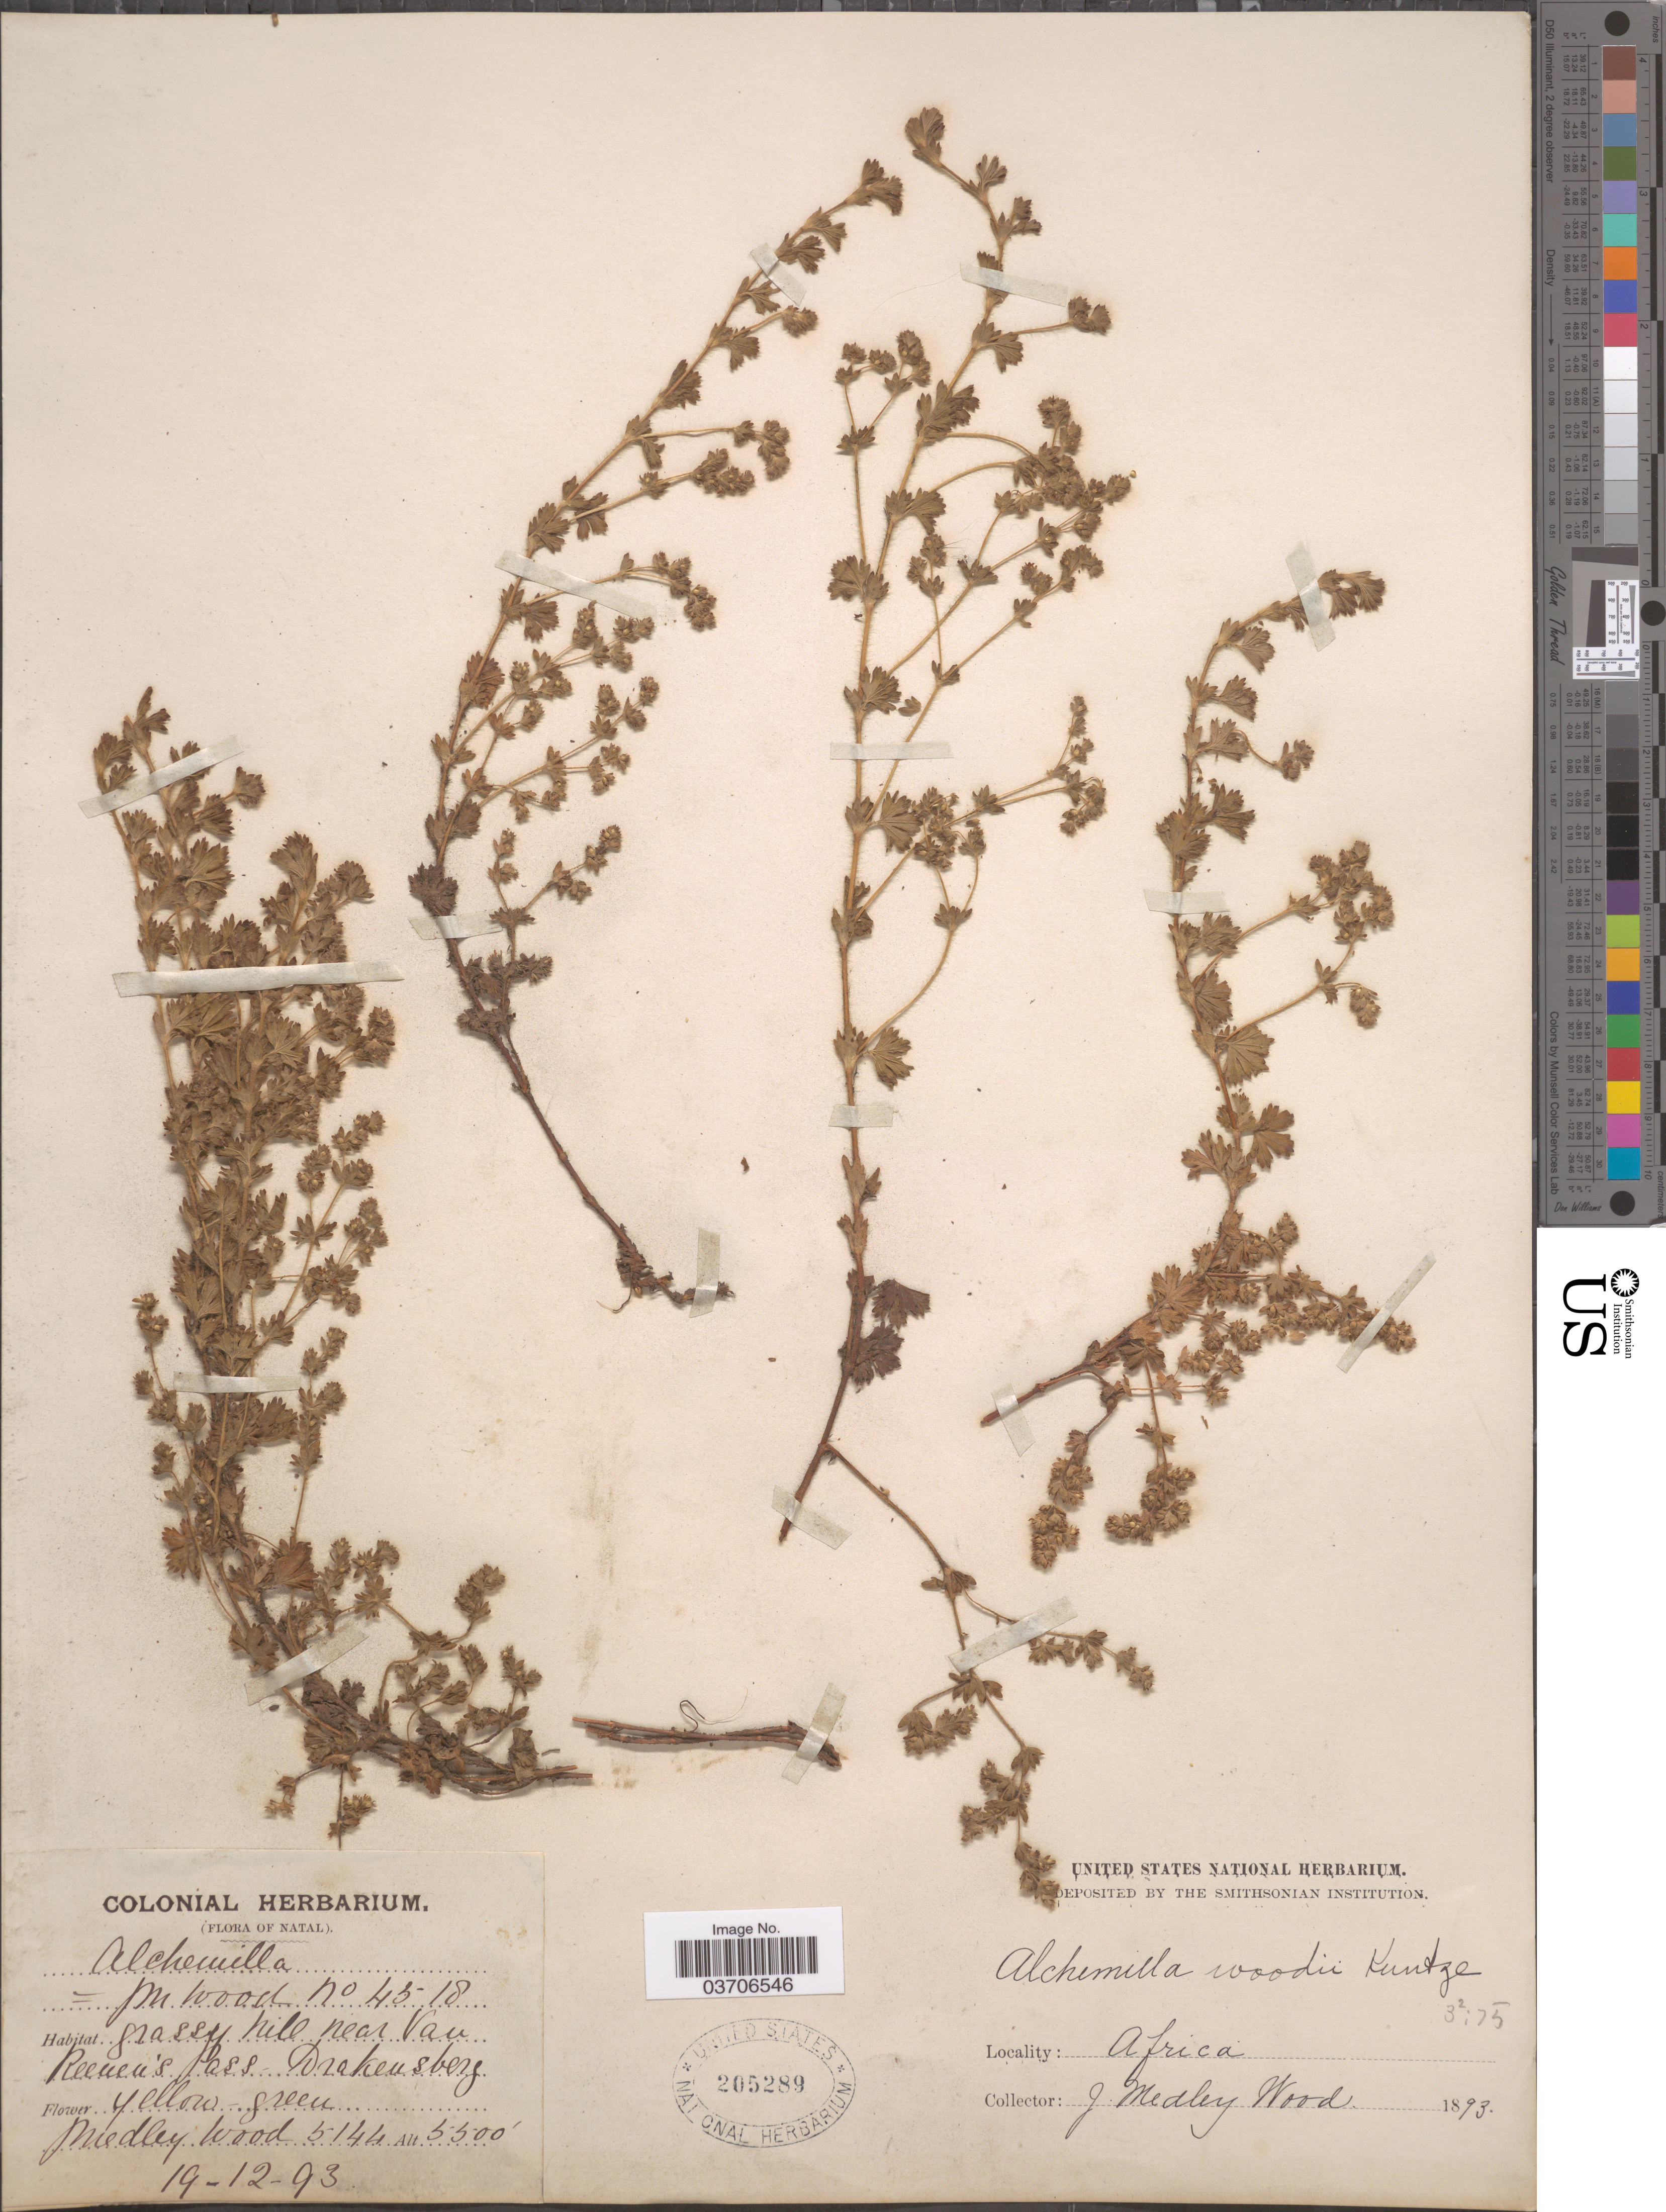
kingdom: Plantae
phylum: Tracheophyta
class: Magnoliopsida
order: Rosales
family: Rosaceae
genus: Alchemilla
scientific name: Alchemilla woodii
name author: Kuntze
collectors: J. Medley Wood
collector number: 5144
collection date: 1893-12-19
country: South Africa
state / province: KwaZulu-Natal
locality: Natal. Grassy hill near Van Reenen's Pass. Drakensberg.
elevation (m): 1676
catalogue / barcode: US 205289